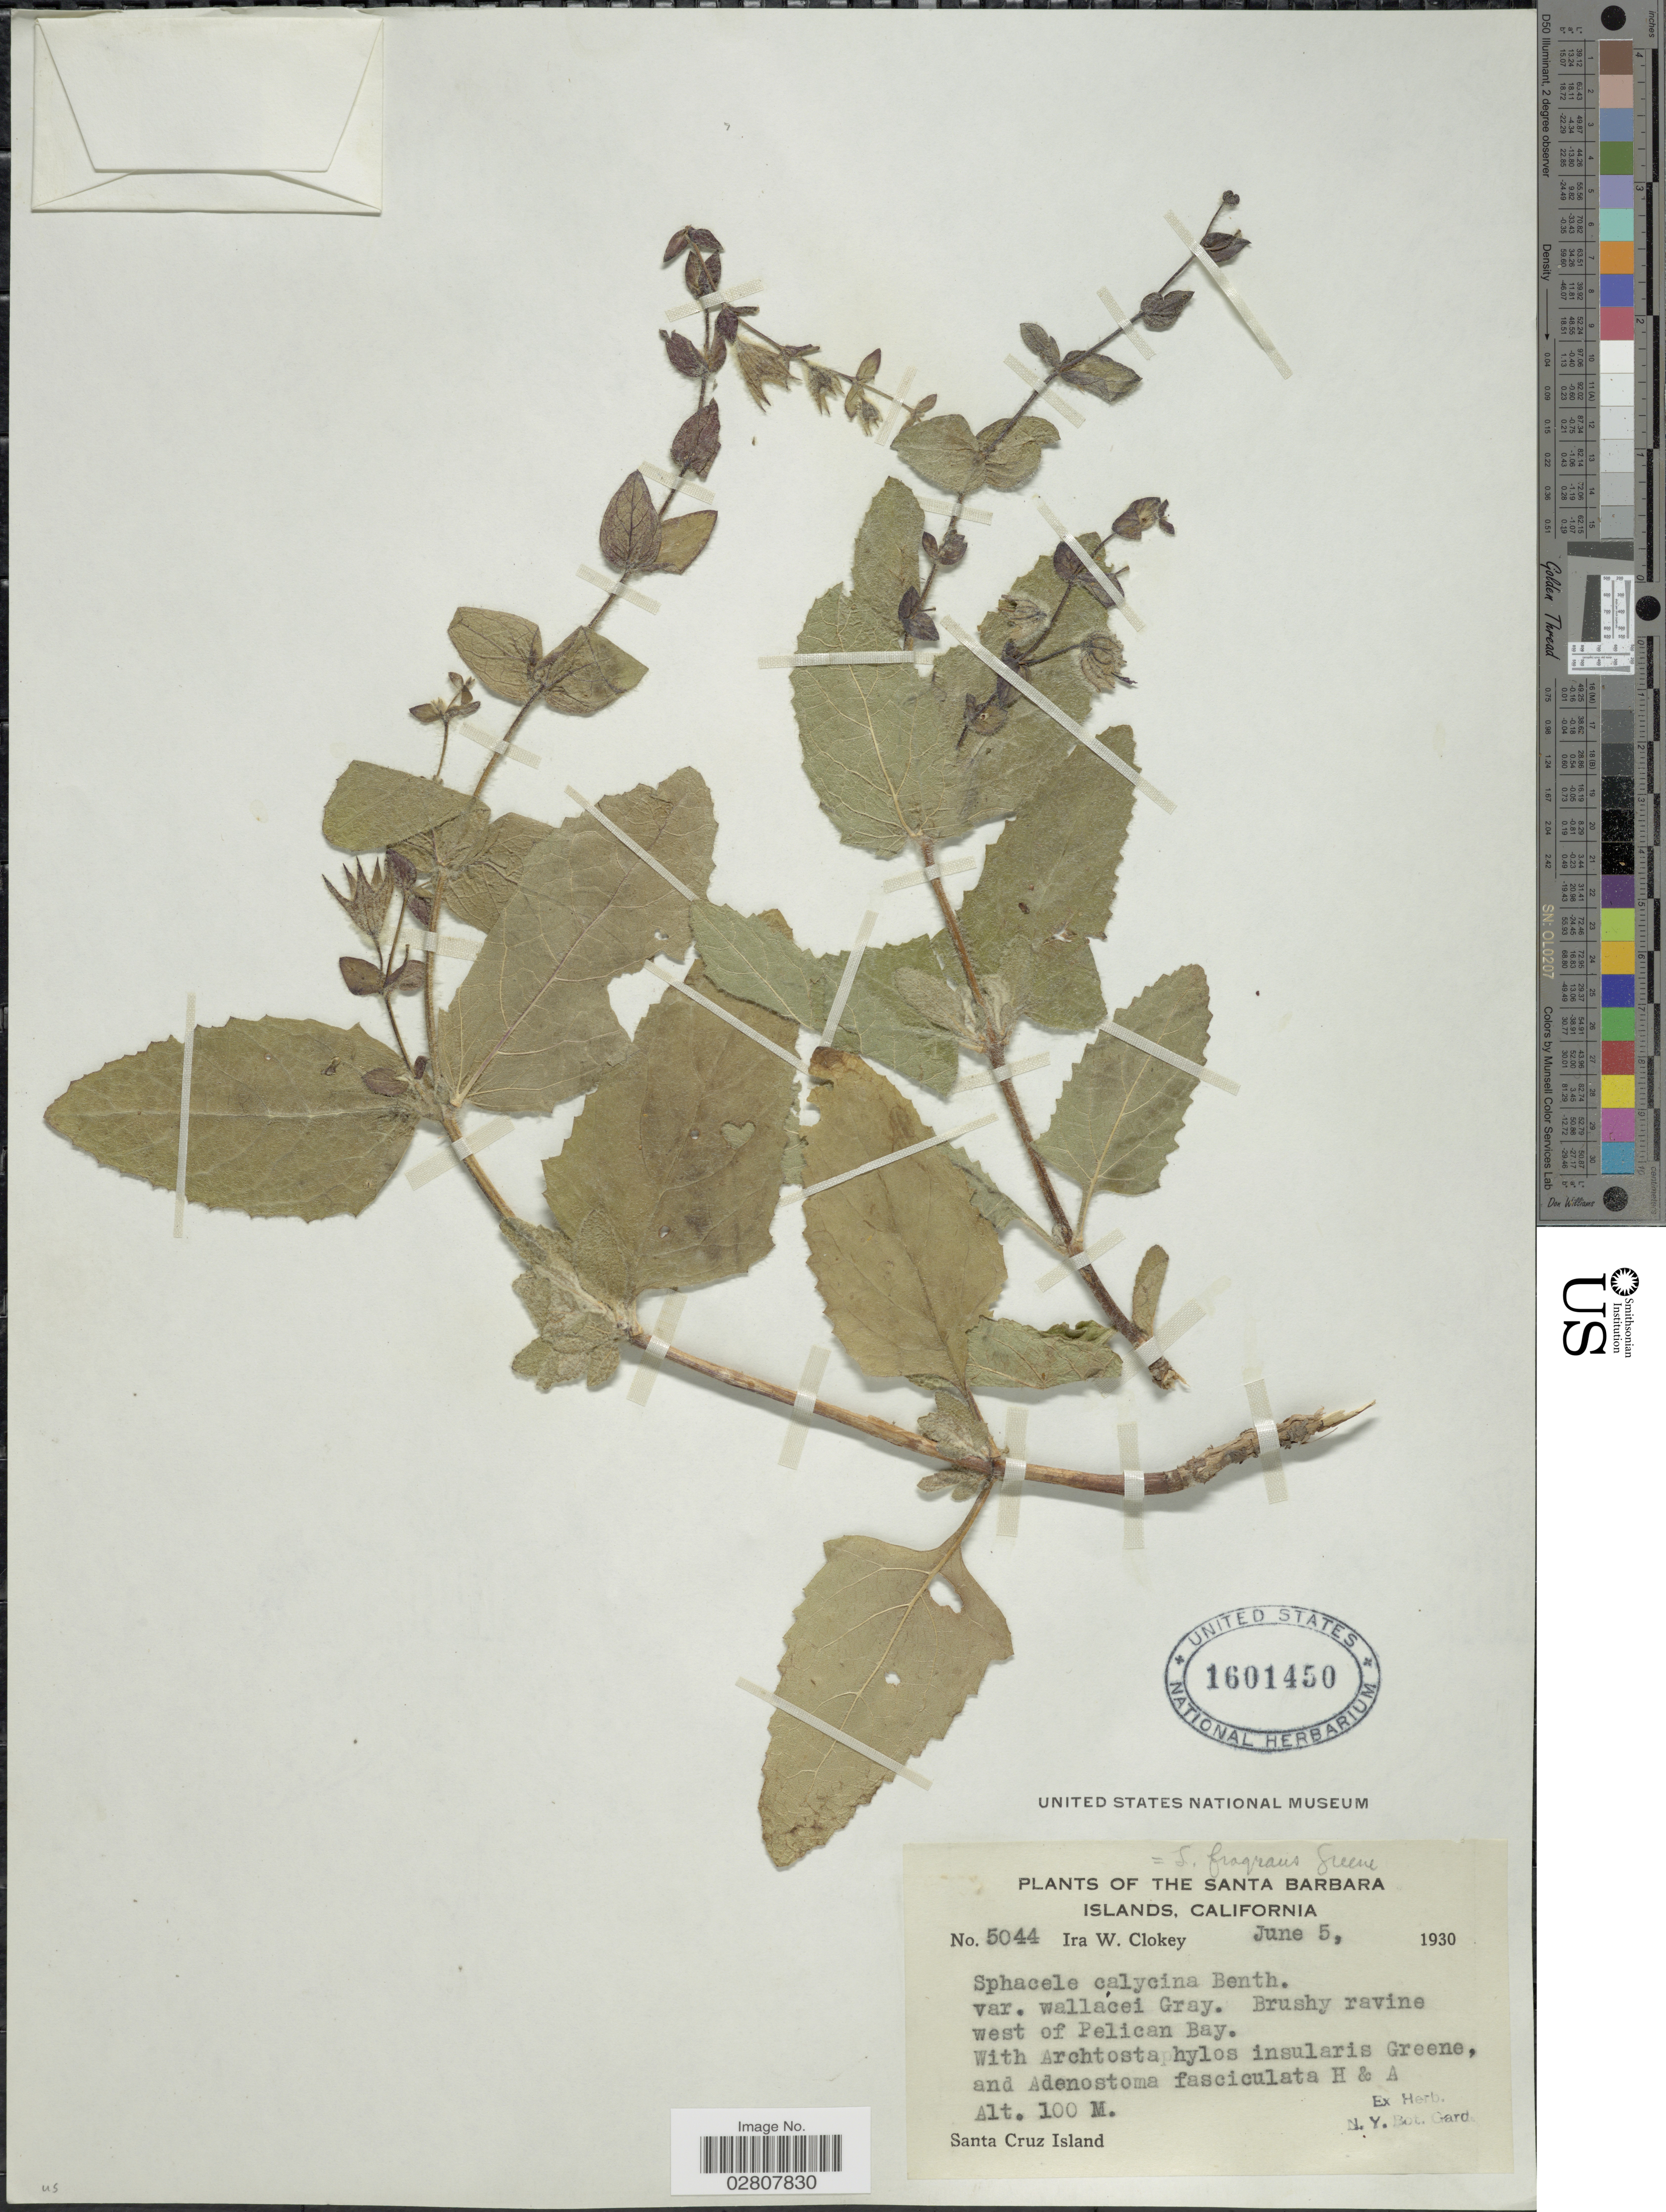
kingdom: Plantae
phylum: Tracheophyta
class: Magnoliopsida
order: Lamiales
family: Lamiaceae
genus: Lepechinia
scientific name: Lepechinia fragrans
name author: Epling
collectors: I. W. Clokey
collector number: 5044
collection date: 1930-06-05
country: United States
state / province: California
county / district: Santa Barbara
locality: The Santa Barbara Islands. Brushy ravine west of Pelican Bay. Santa Cruz Island.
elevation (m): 100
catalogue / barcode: US 1601450